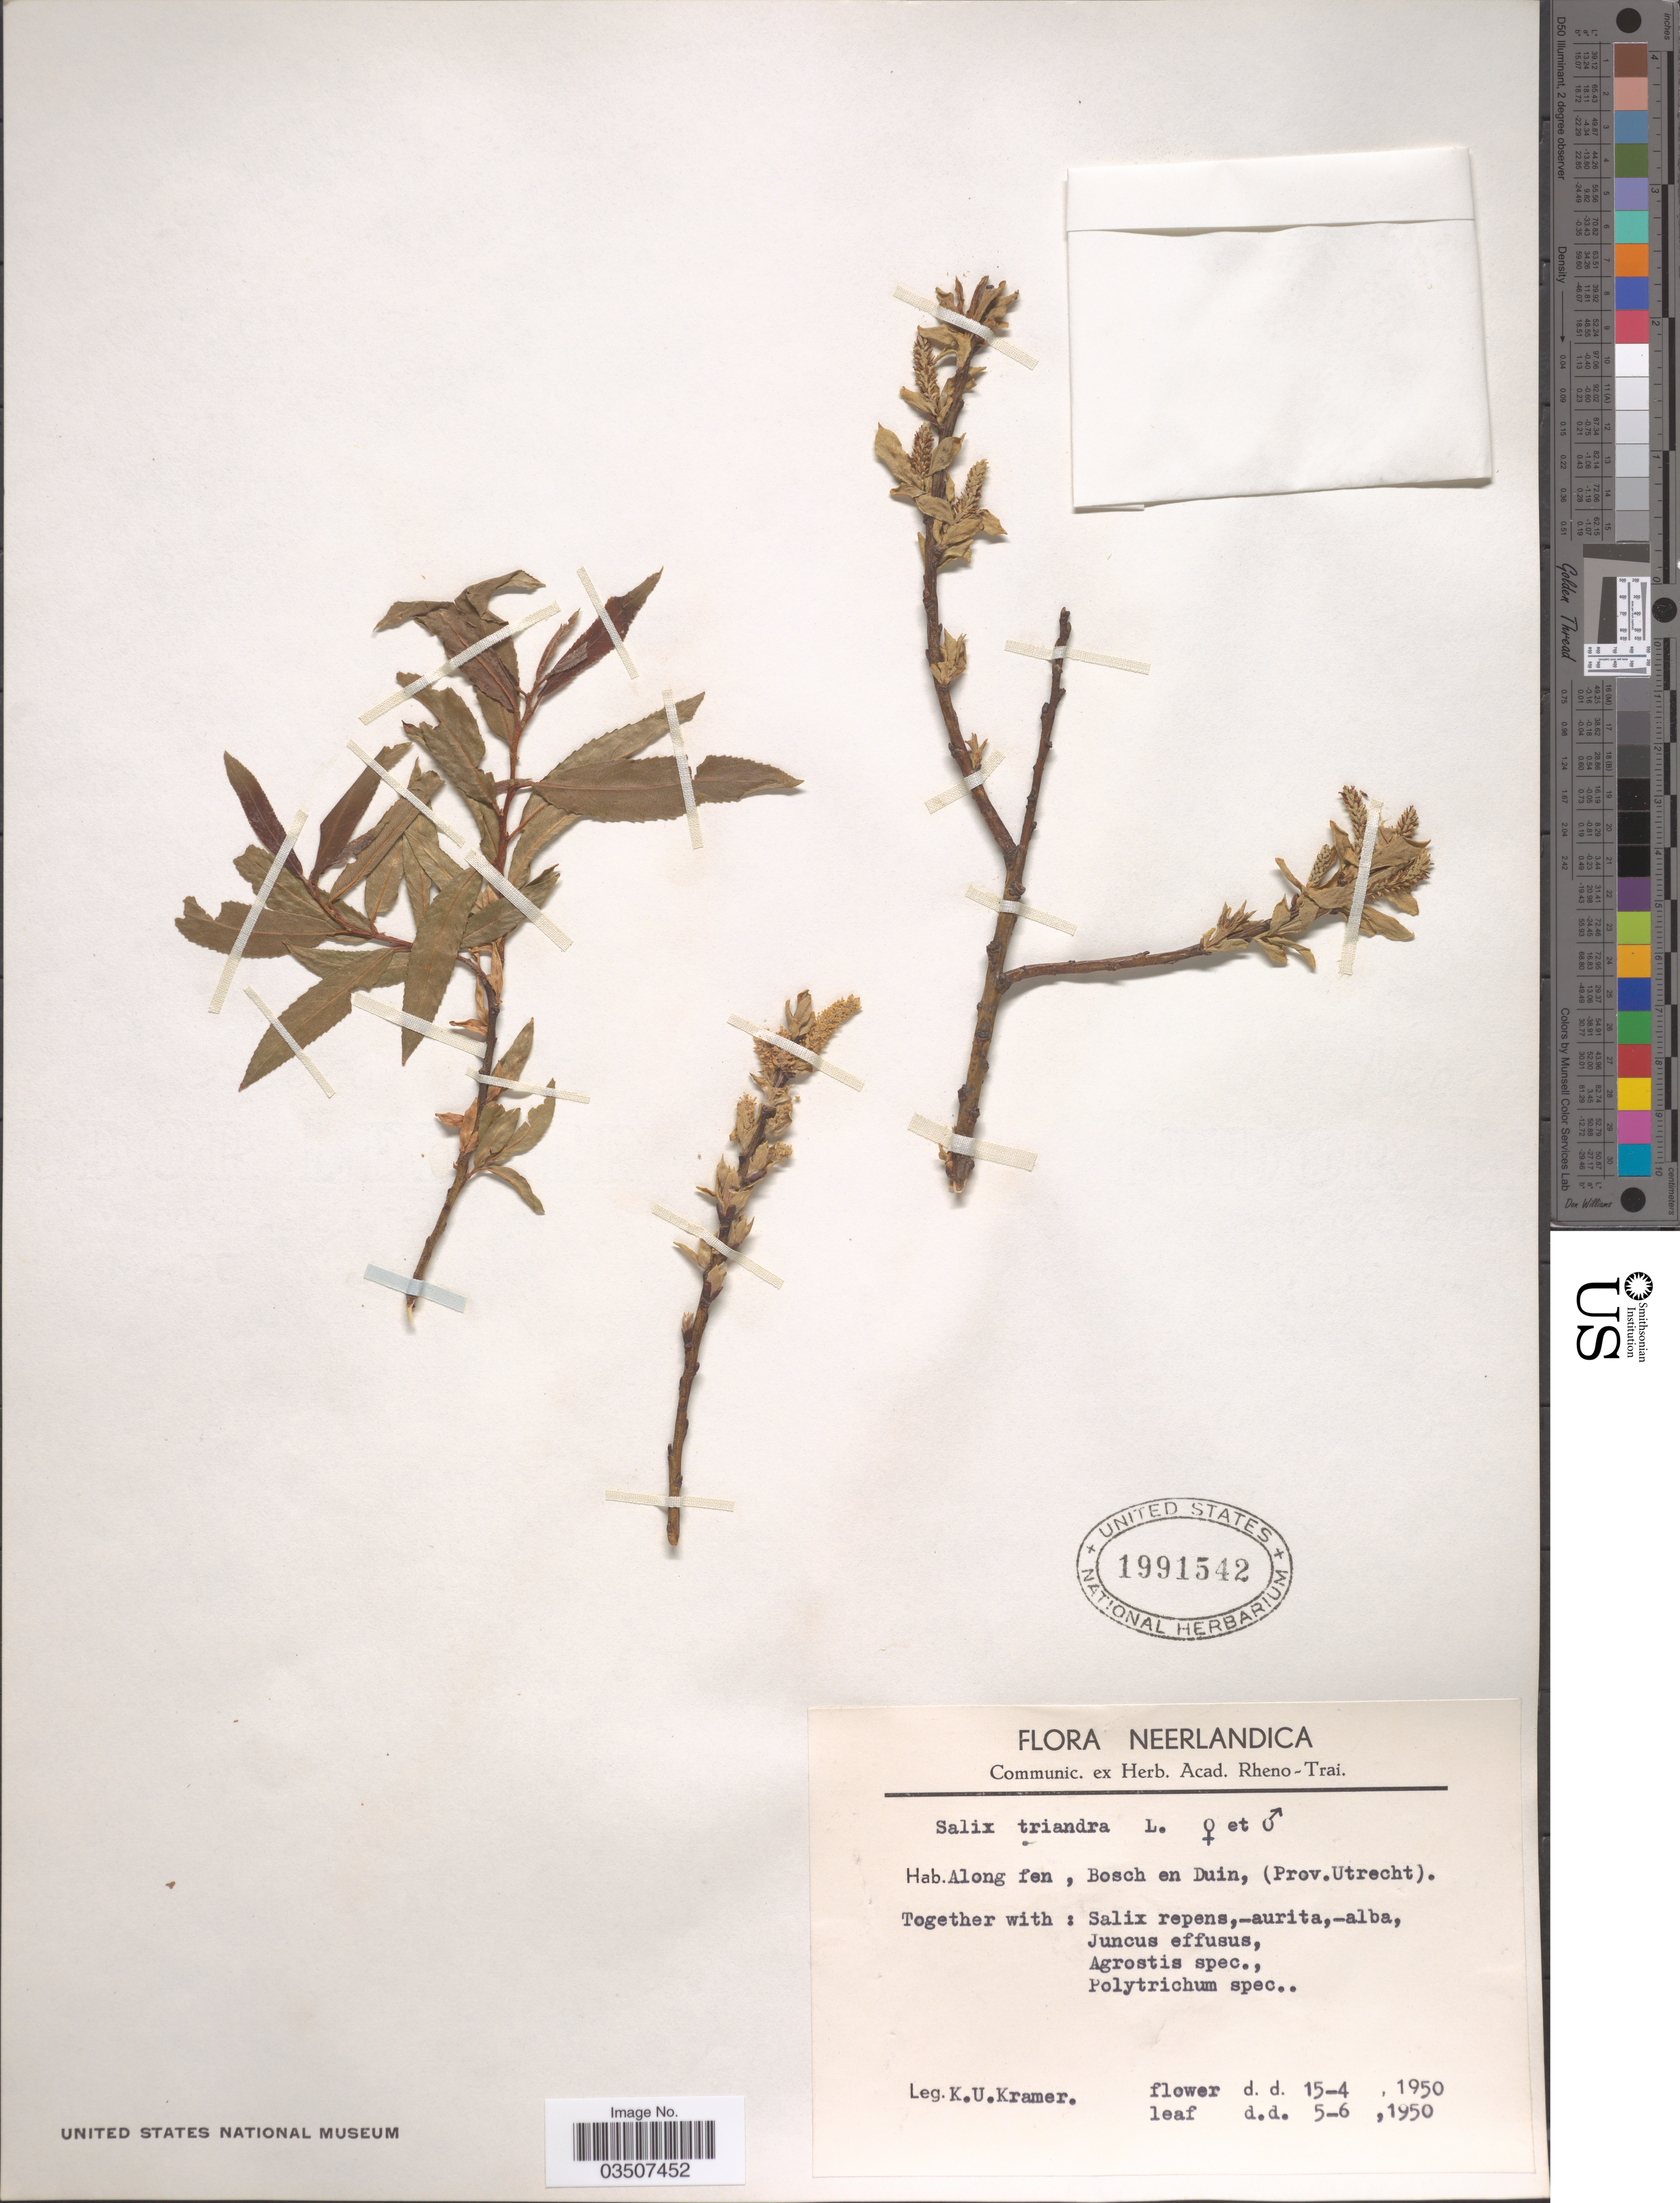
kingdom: Plantae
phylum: Tracheophyta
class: Magnoliopsida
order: Malpighiales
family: Salicaceae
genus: Salix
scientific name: Salix triandra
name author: L.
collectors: K. U. Kramer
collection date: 1950-04-15/1950-06-05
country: Netherlands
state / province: Utrecht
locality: Neerlandica. Along fen , Bosch en Duin.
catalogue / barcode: US 1991542